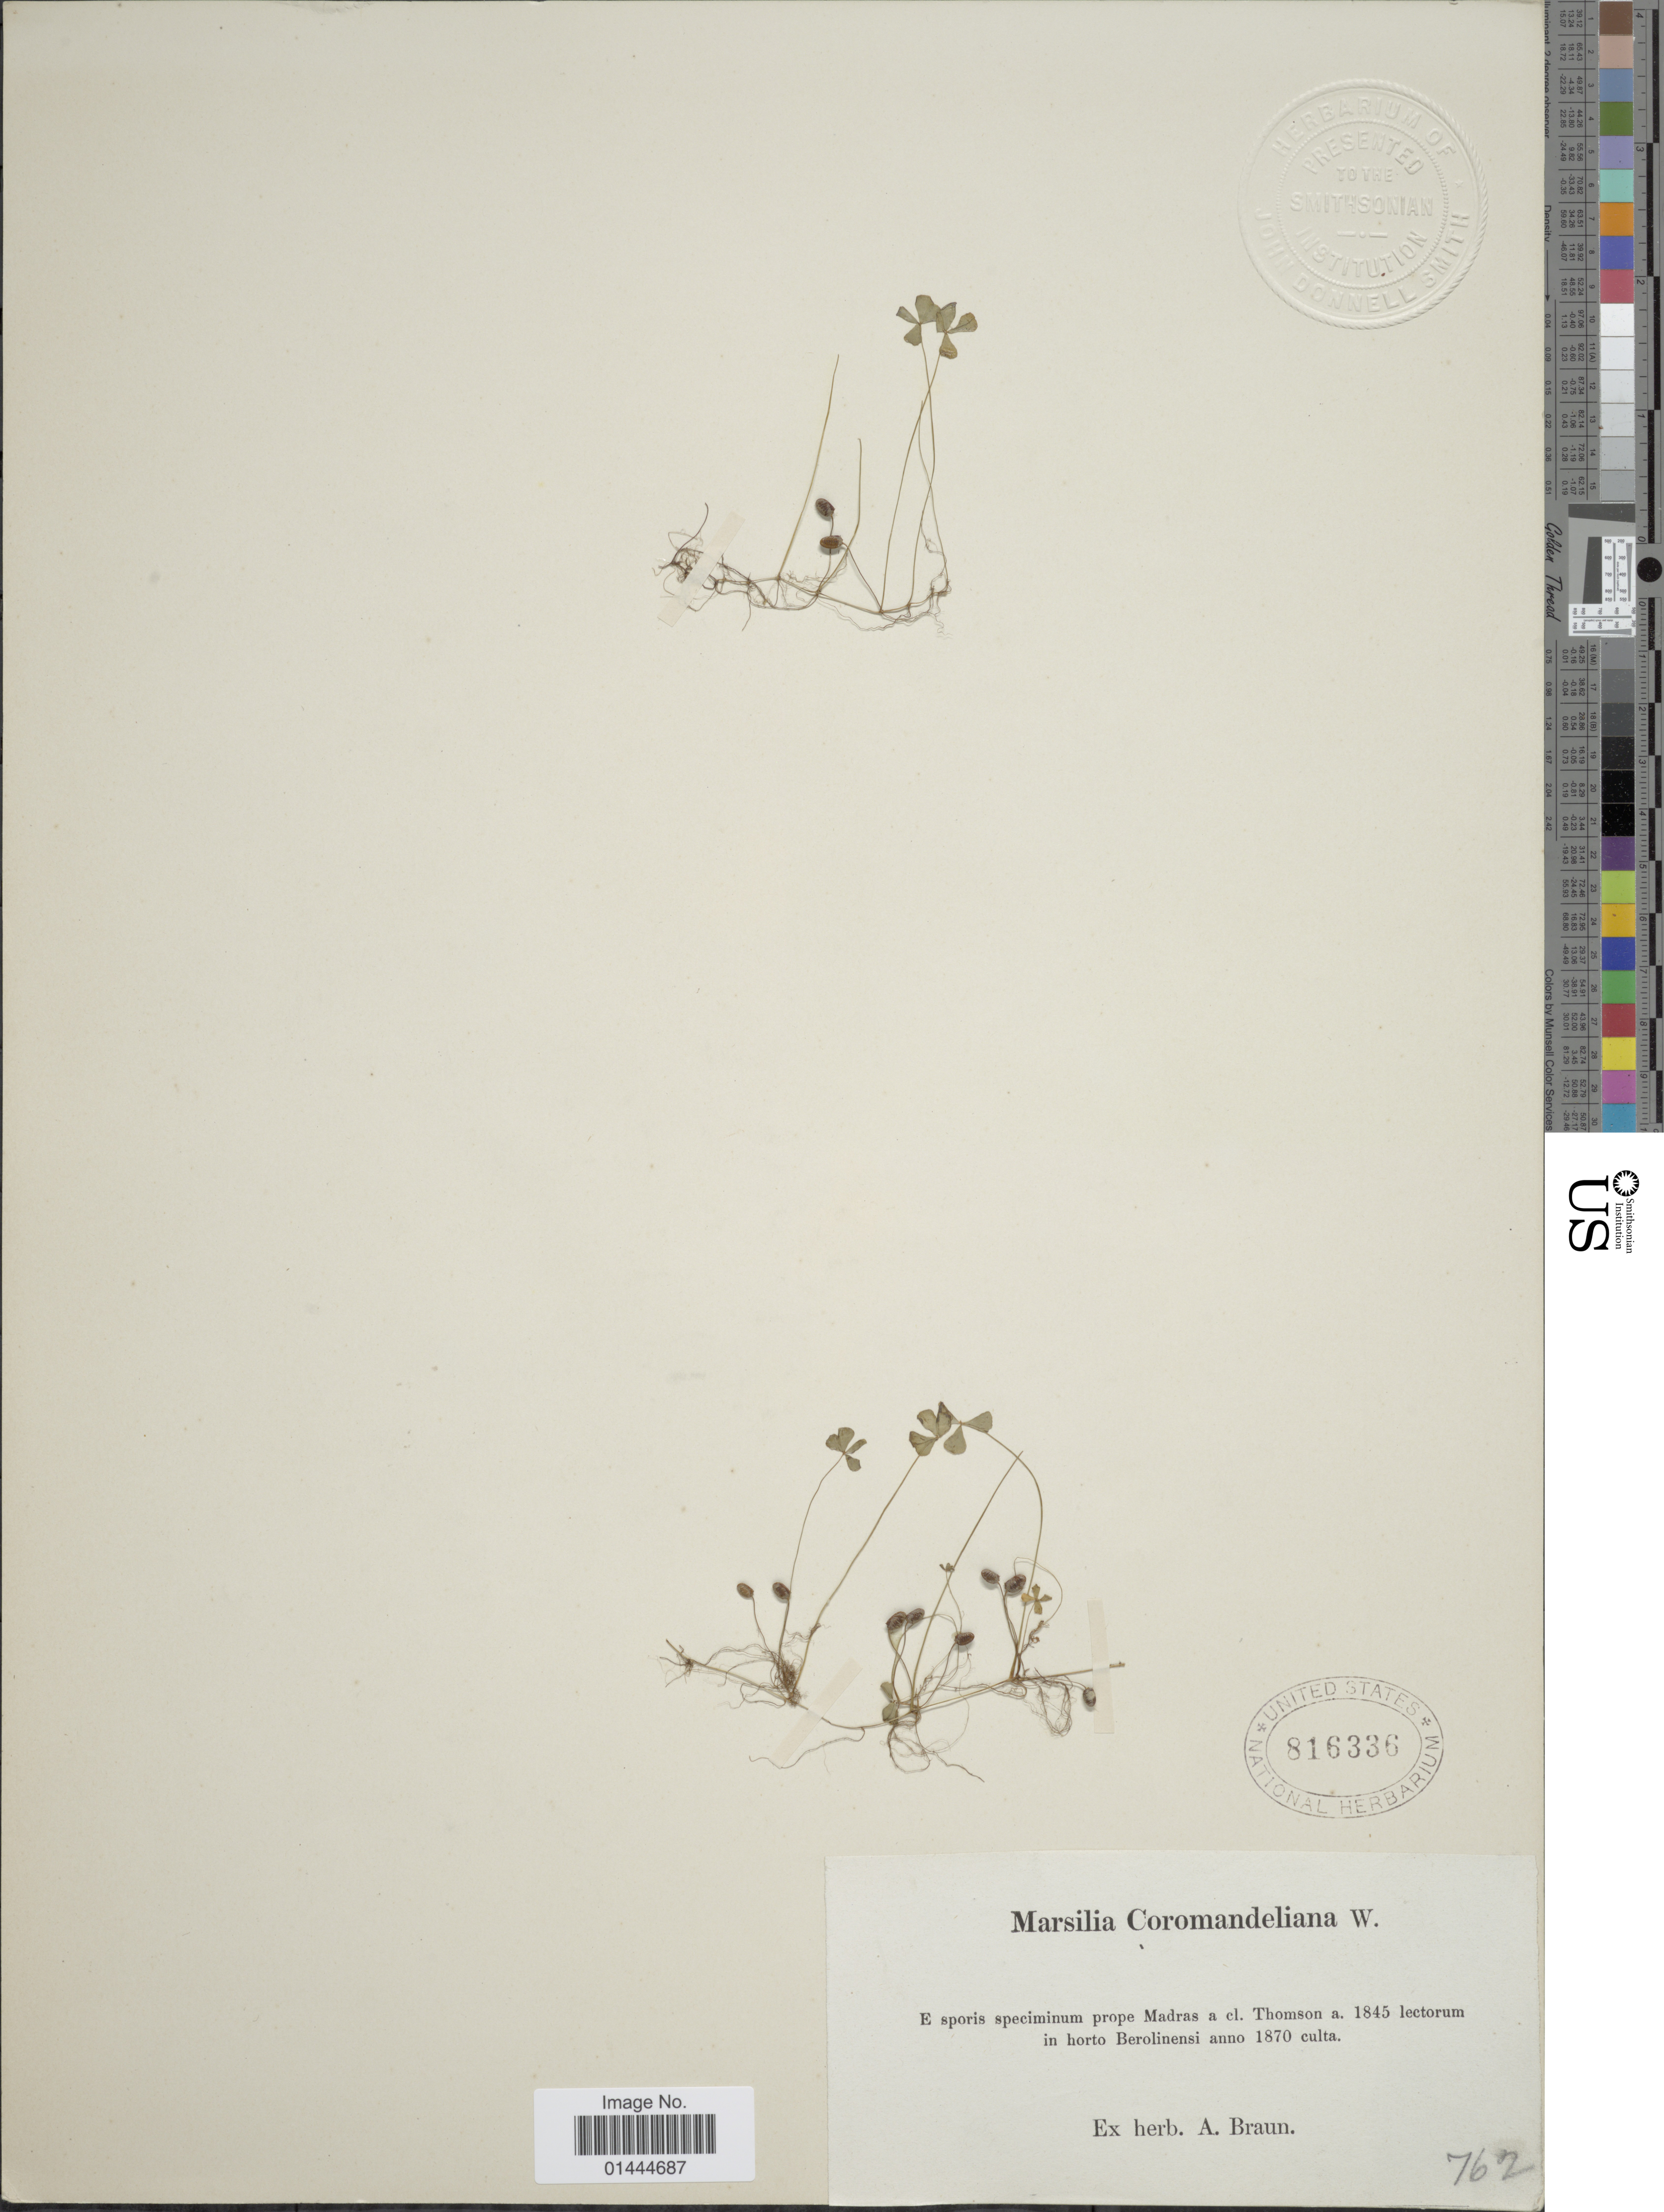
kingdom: Plantae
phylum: Tracheophyta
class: Polypodiopsida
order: Salviniales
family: Marsileaceae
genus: Marsilea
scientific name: Marsilea coromandeliana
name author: Willd.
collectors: ex herb. A. Braun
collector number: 762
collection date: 1870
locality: Prope Madras, Horto Berolinsi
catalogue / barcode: US 816336